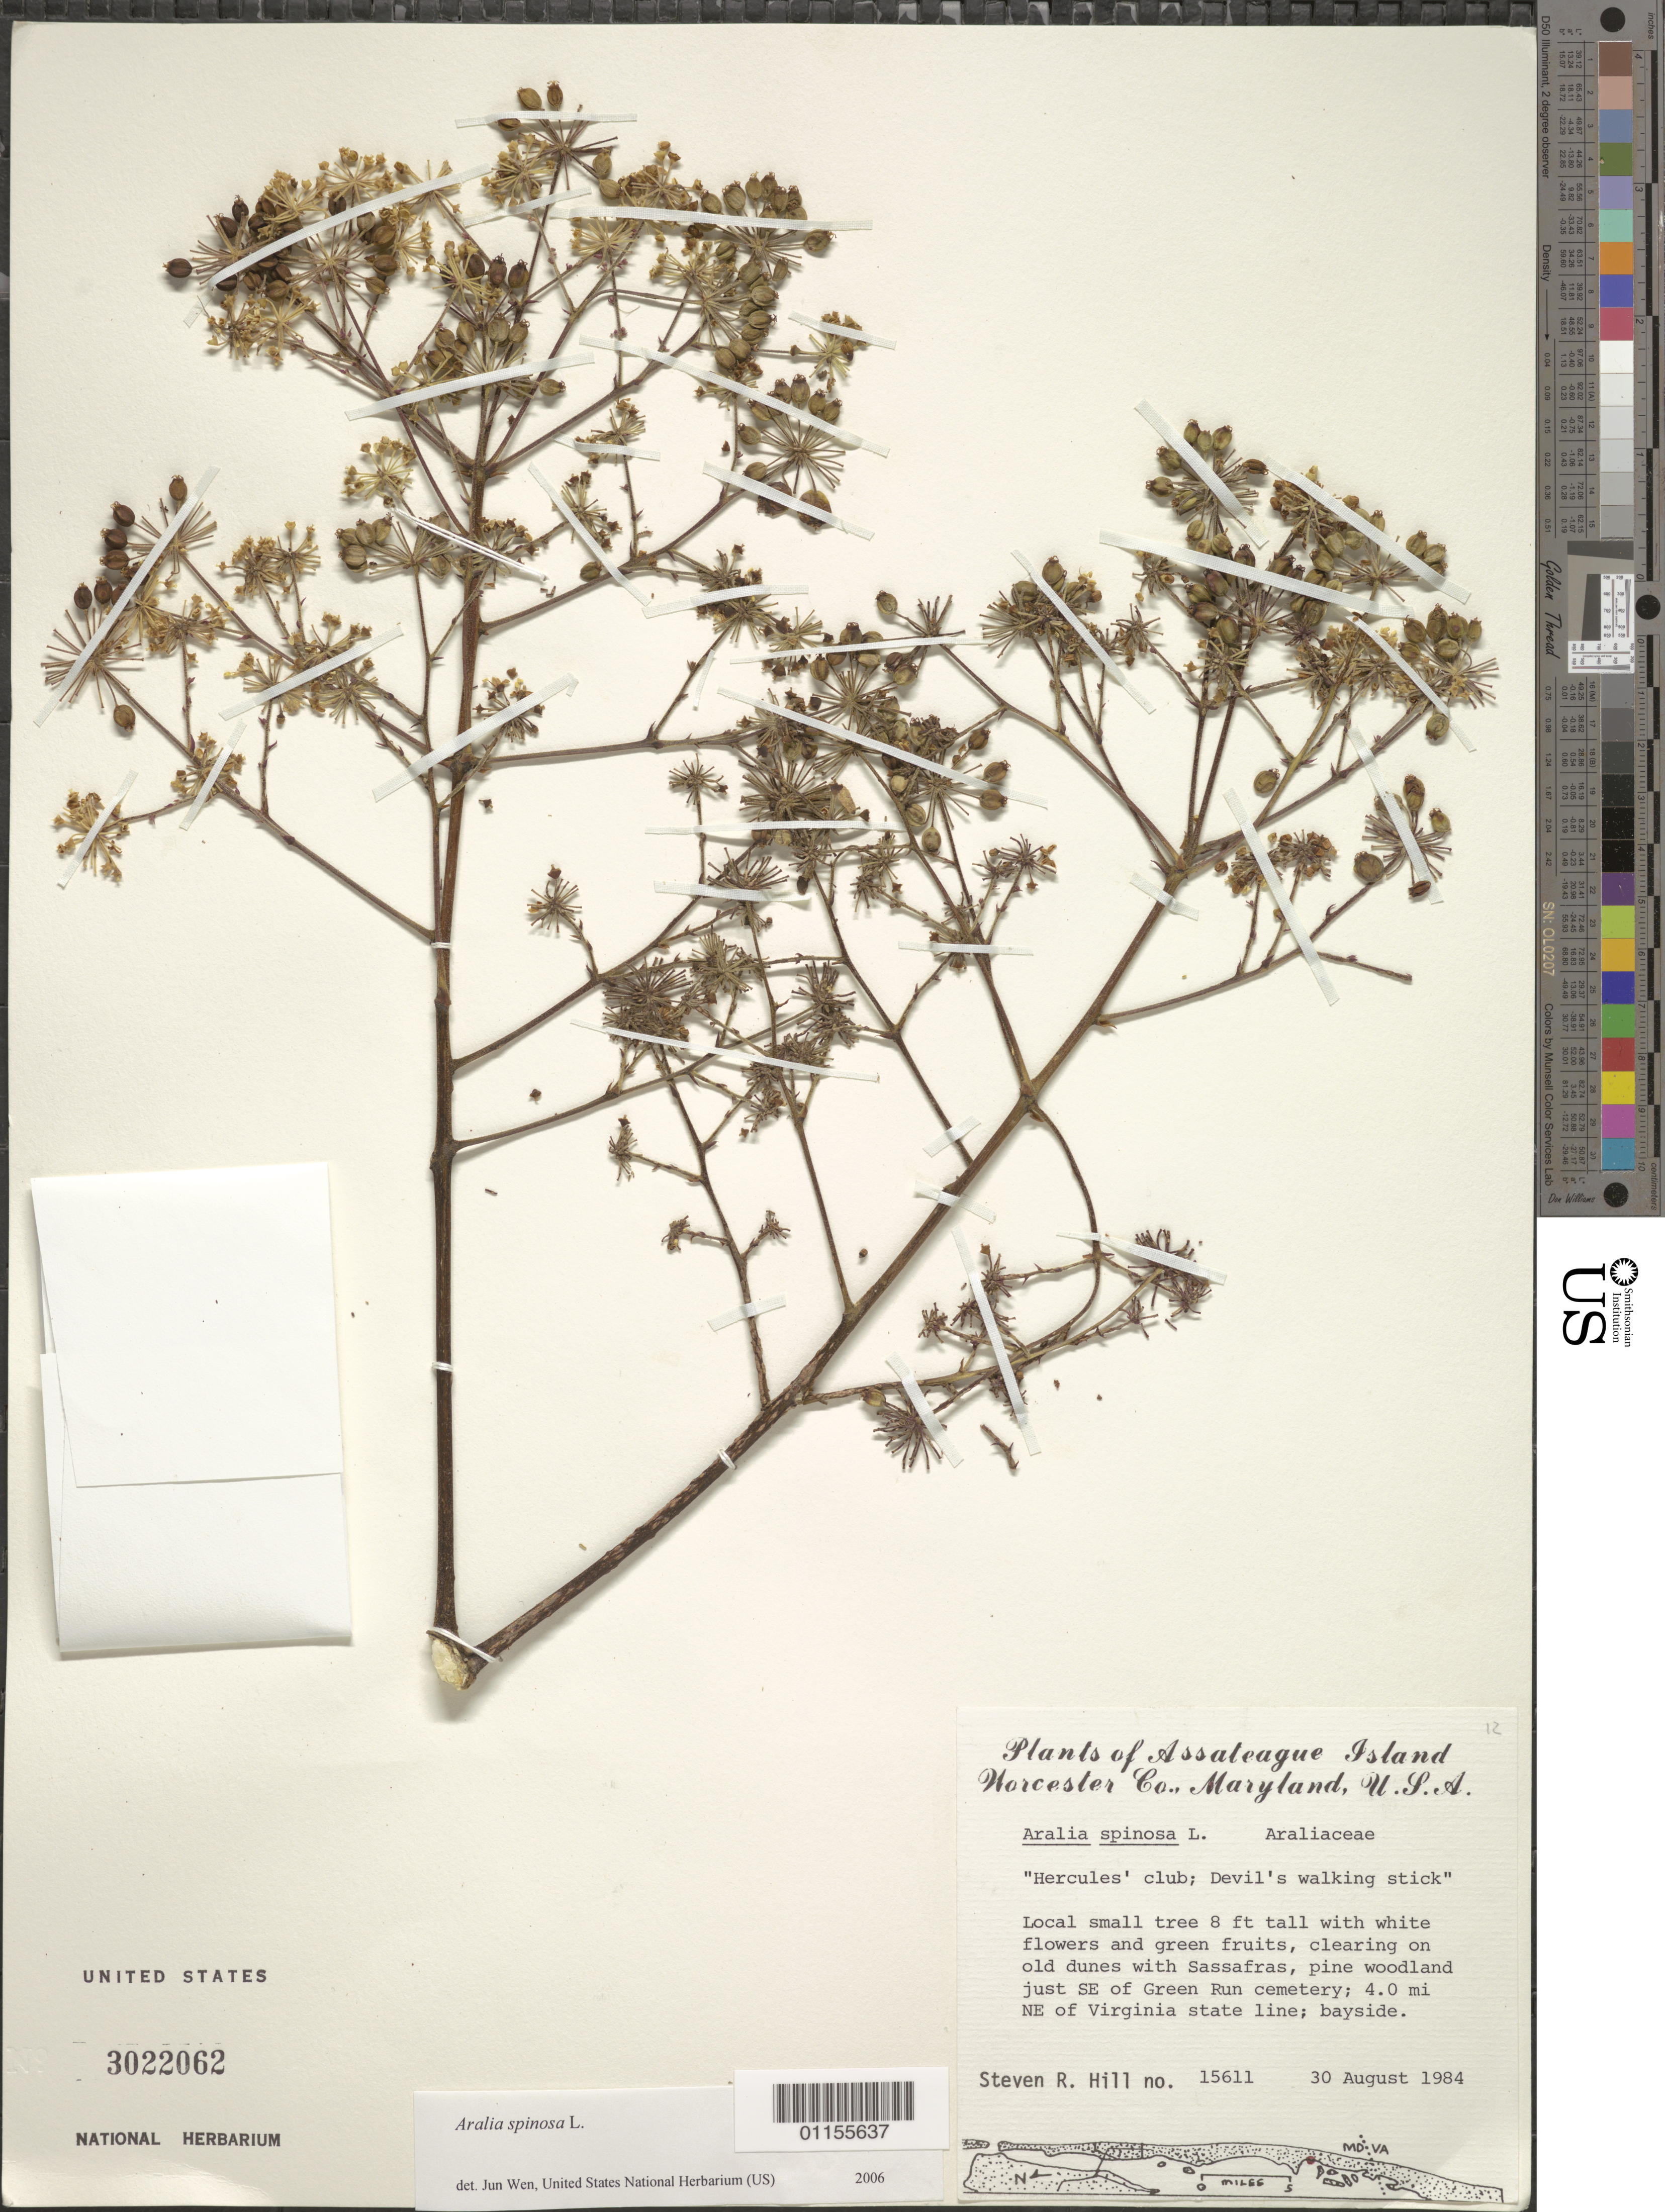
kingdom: Plantae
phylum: Tracheophyta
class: Magnoliopsida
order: Apiales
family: Araliaceae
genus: Aralia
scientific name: Aralia spinosa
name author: L.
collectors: S. R. Hill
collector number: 15611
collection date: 1984-08-30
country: United States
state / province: Maryland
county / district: Worcester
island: Assateague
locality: Just SE of Green Run cemetery; 4.0 mi NE of Virginia state line.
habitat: Local small tree. Pine woodland.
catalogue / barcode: US 3022062